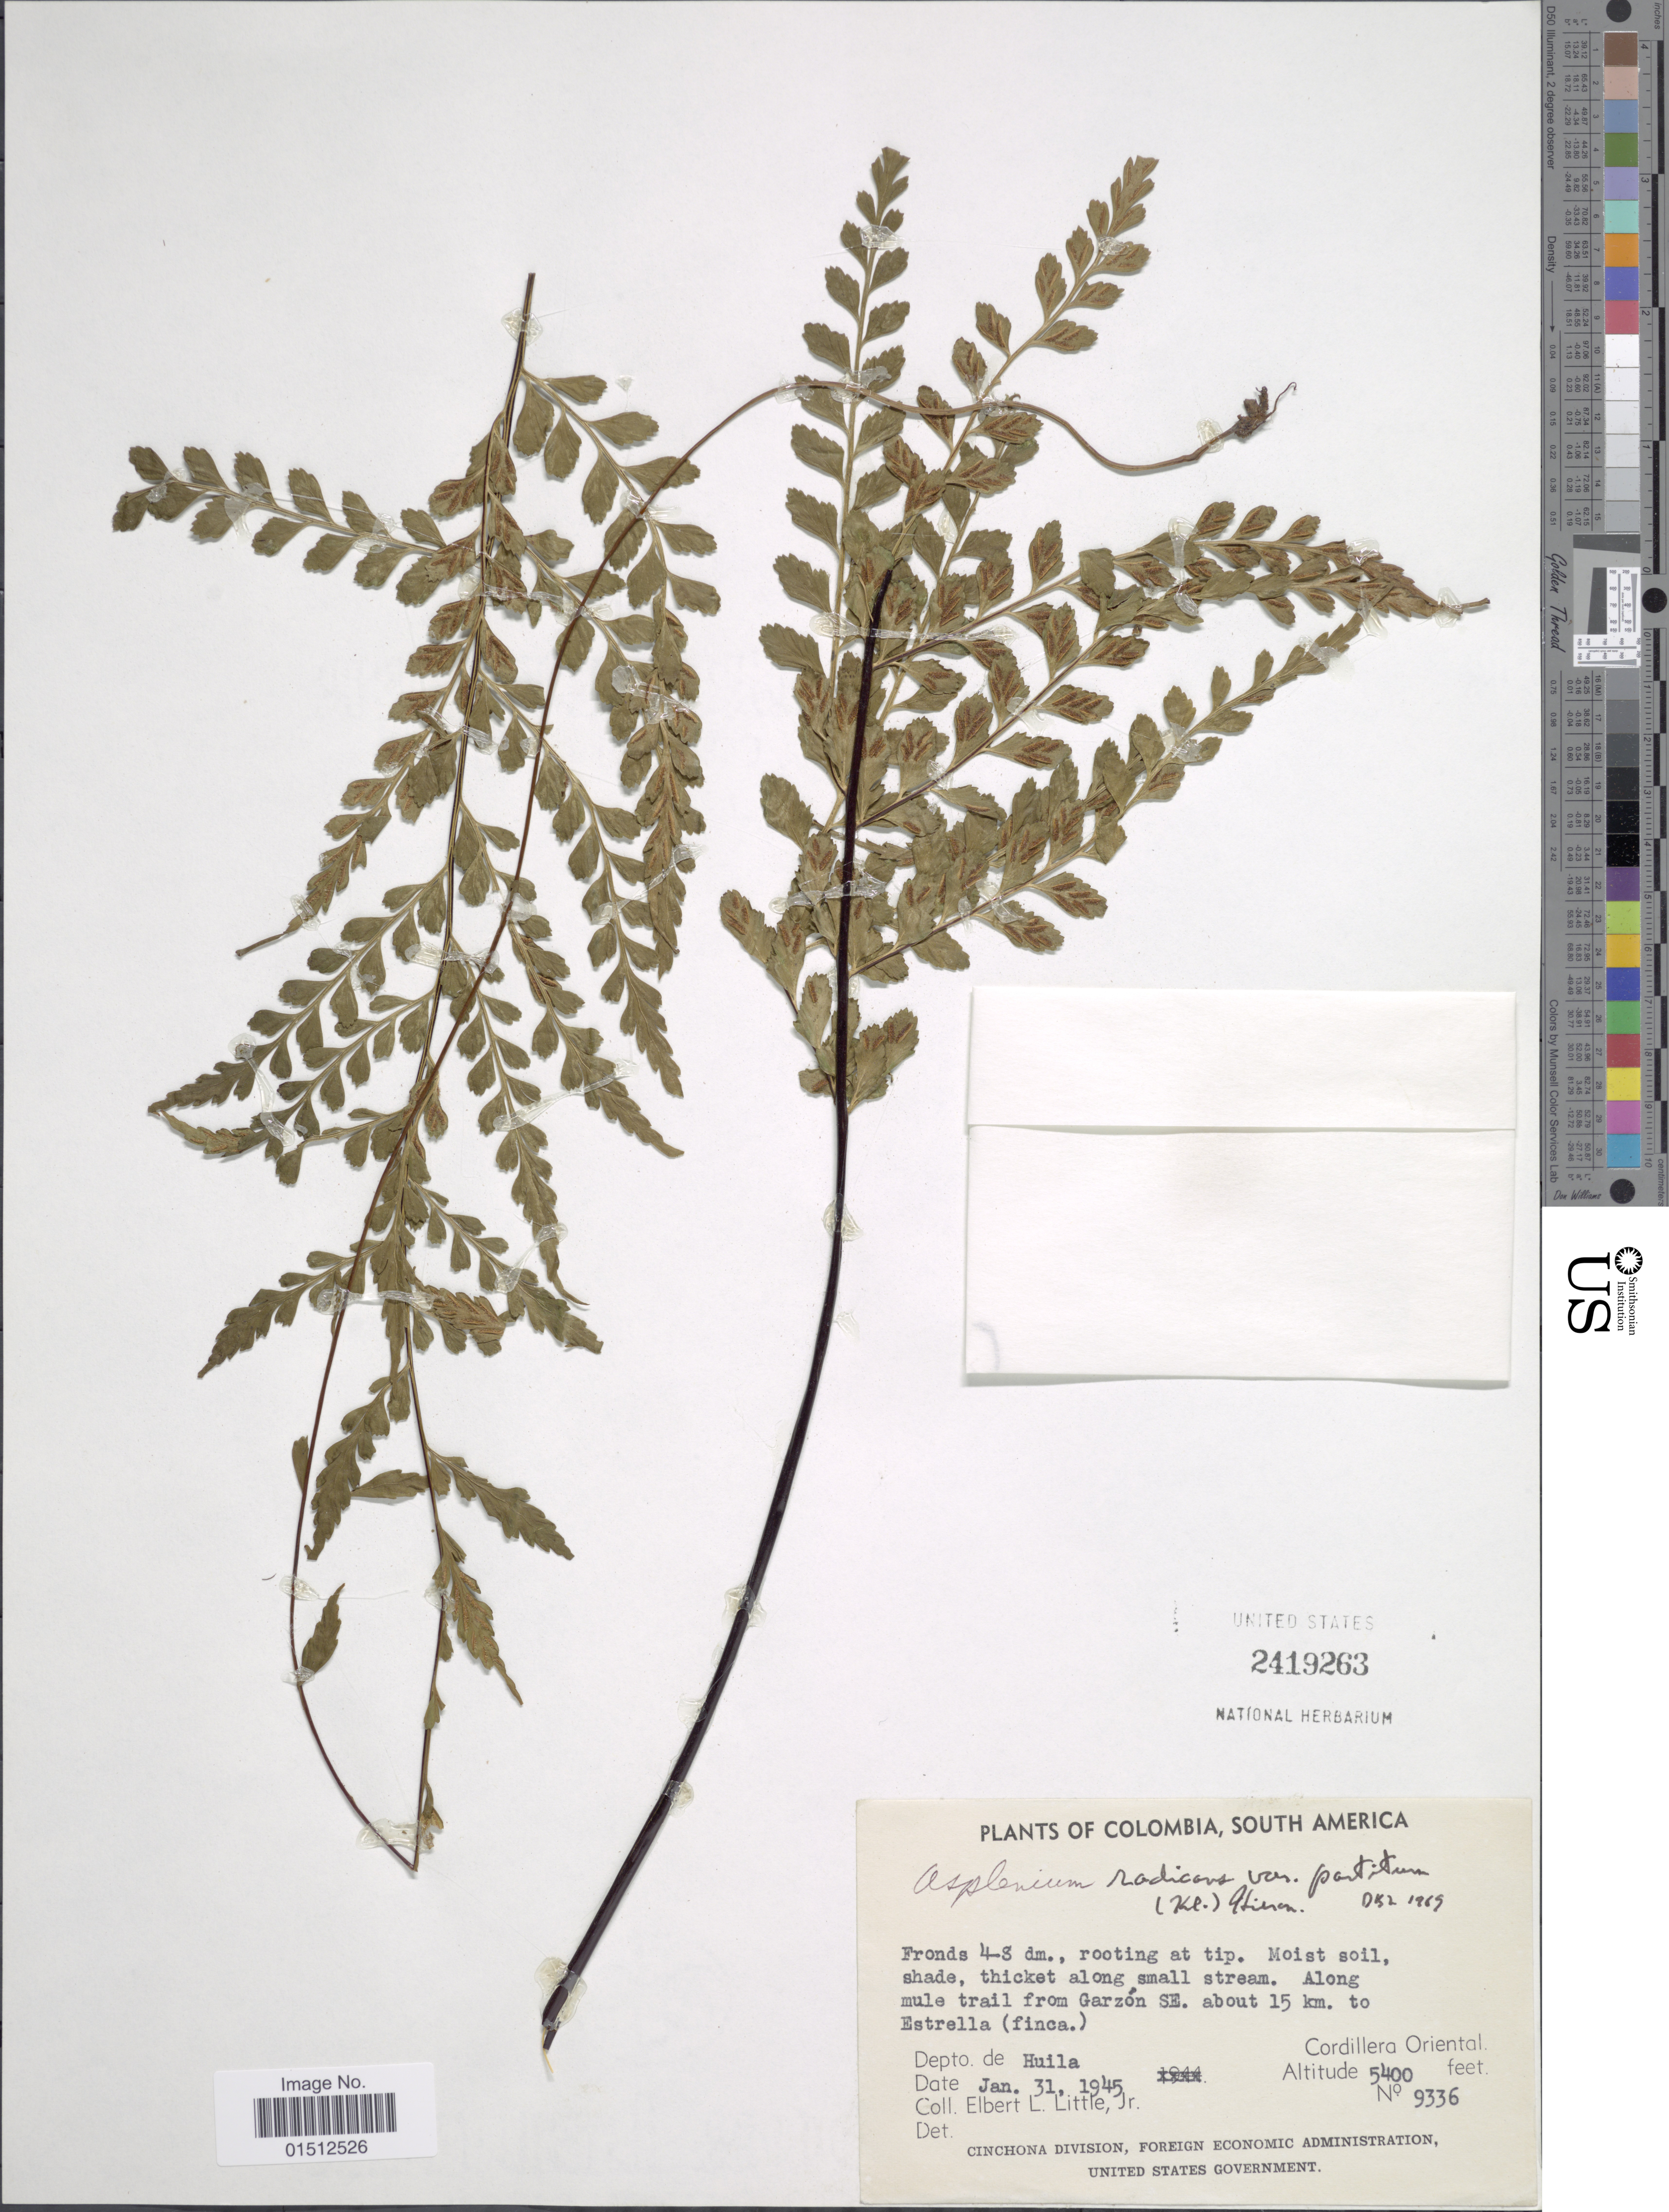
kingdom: Plantae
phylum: Tracheophyta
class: Polypodiopsida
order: Polypodiales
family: Aspleniaceae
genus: Asplenium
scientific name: Asplenium radicans var. partitum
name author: (Klotzsch) Hieron.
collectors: E. L. Little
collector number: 9336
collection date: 1945-01-31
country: Colombia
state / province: Huila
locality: Colombia, South America. along mule trail from Garzon SE. about 15 km. to Estrella (finca). Depto. de Huila. Cordillera Oriental.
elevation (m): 1646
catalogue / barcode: US 2419263